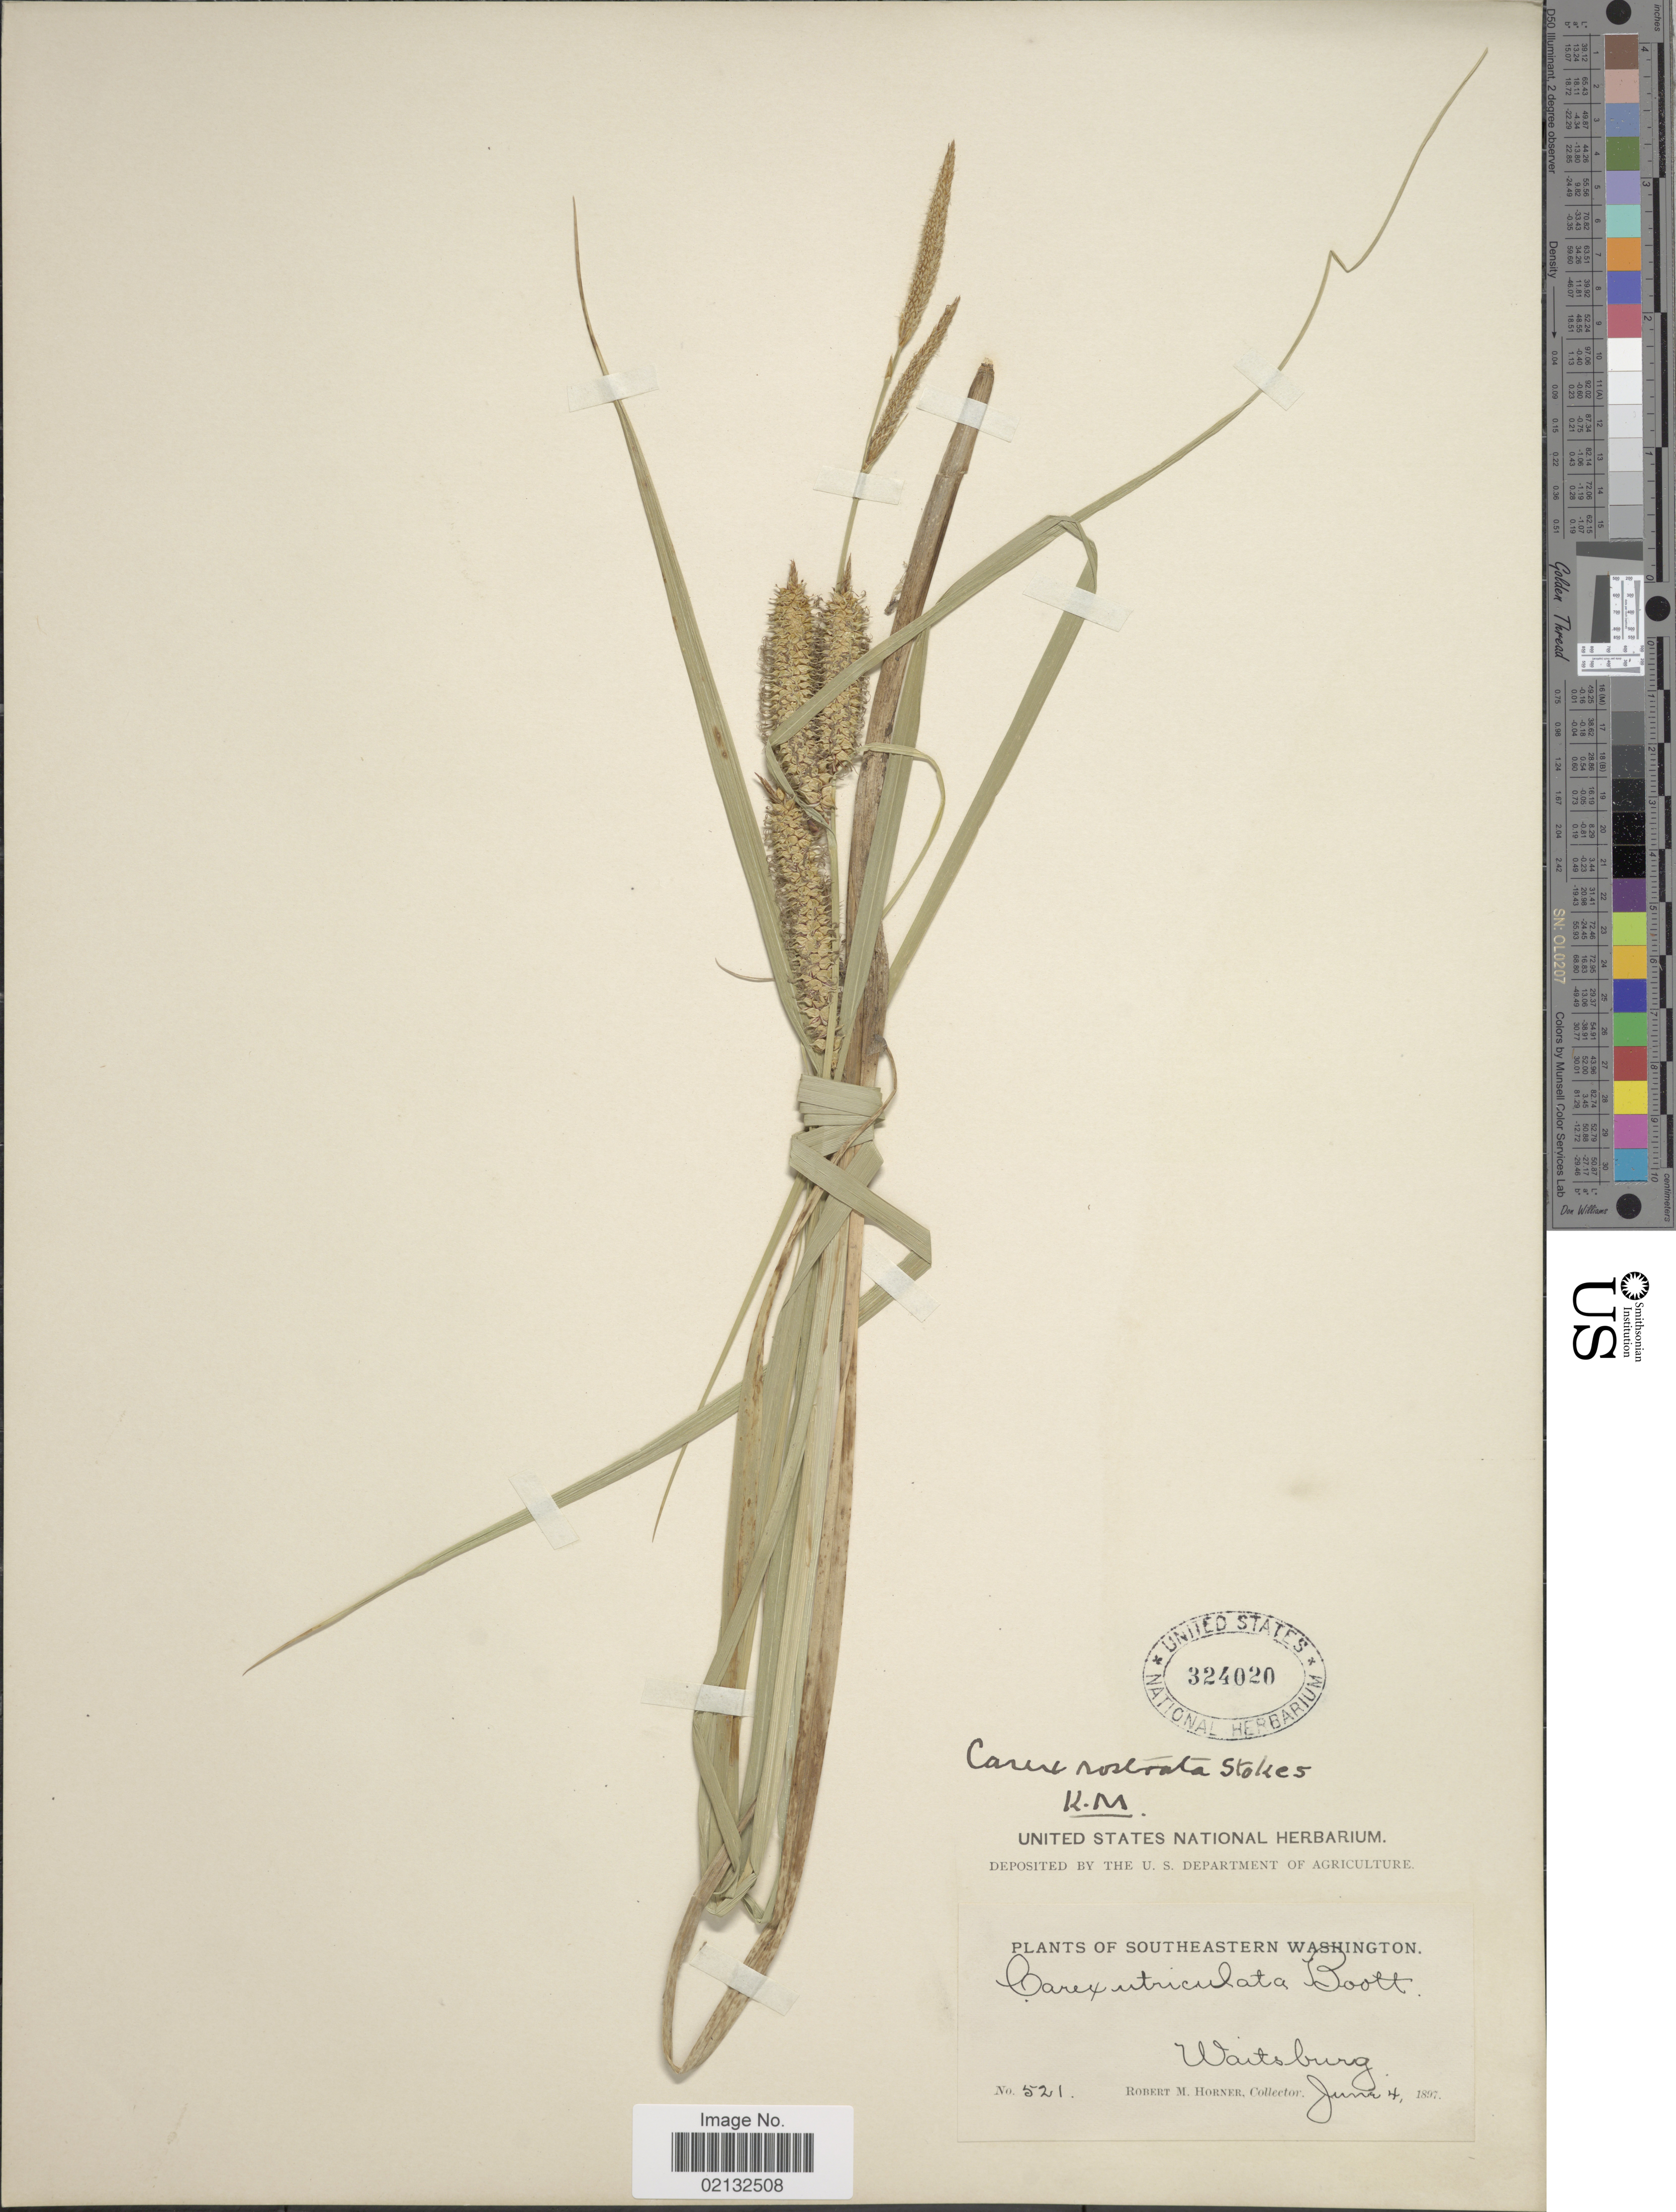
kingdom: Plantae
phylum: Tracheophyta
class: Liliopsida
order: Poales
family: Cyperaceae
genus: Carex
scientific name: Carex rostrata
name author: Stokes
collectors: R. Horner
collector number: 521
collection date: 1897-06-04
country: United States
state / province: Washington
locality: Southeastern Washington. Waitsburg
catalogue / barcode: US 324020